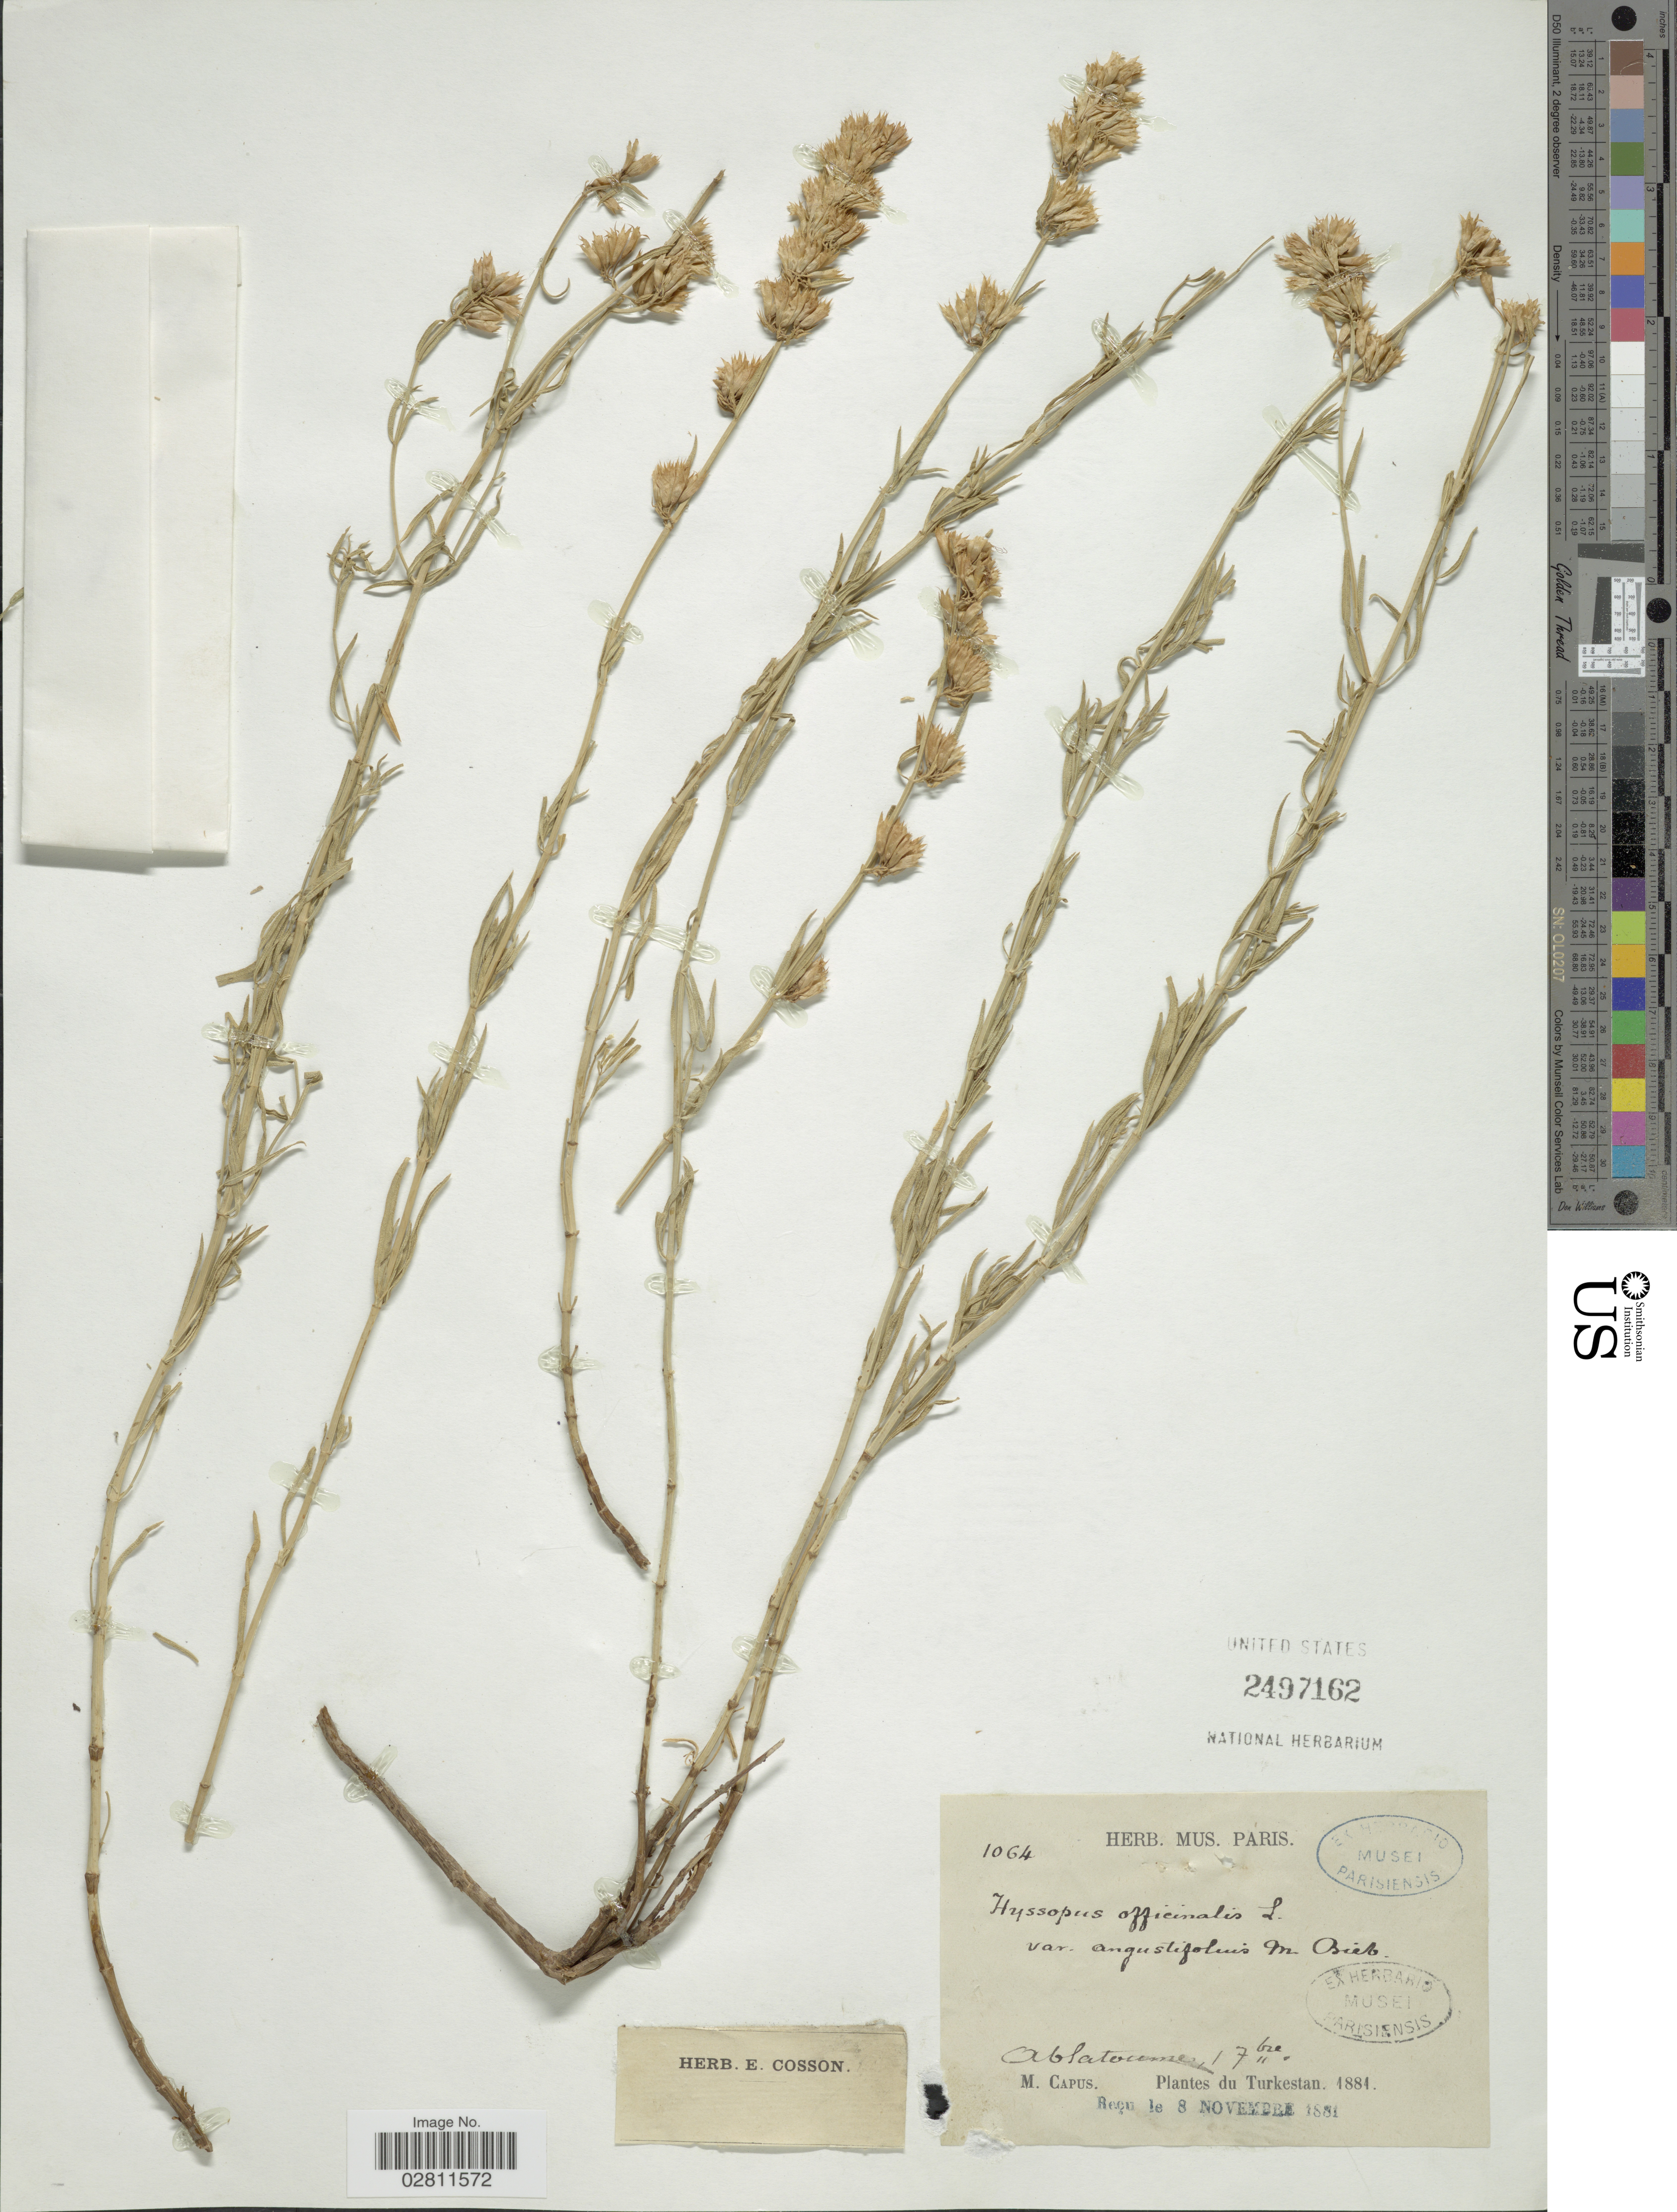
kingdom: Plantae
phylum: Tracheophyta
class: Magnoliopsida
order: Lamiales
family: Lamiaceae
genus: Hyssopus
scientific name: Hyssopus officinalis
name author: L.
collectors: M. Capus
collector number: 1064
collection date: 1881-09-01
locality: Ablatoumey [interpreted]. Turkestan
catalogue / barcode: US 2497162